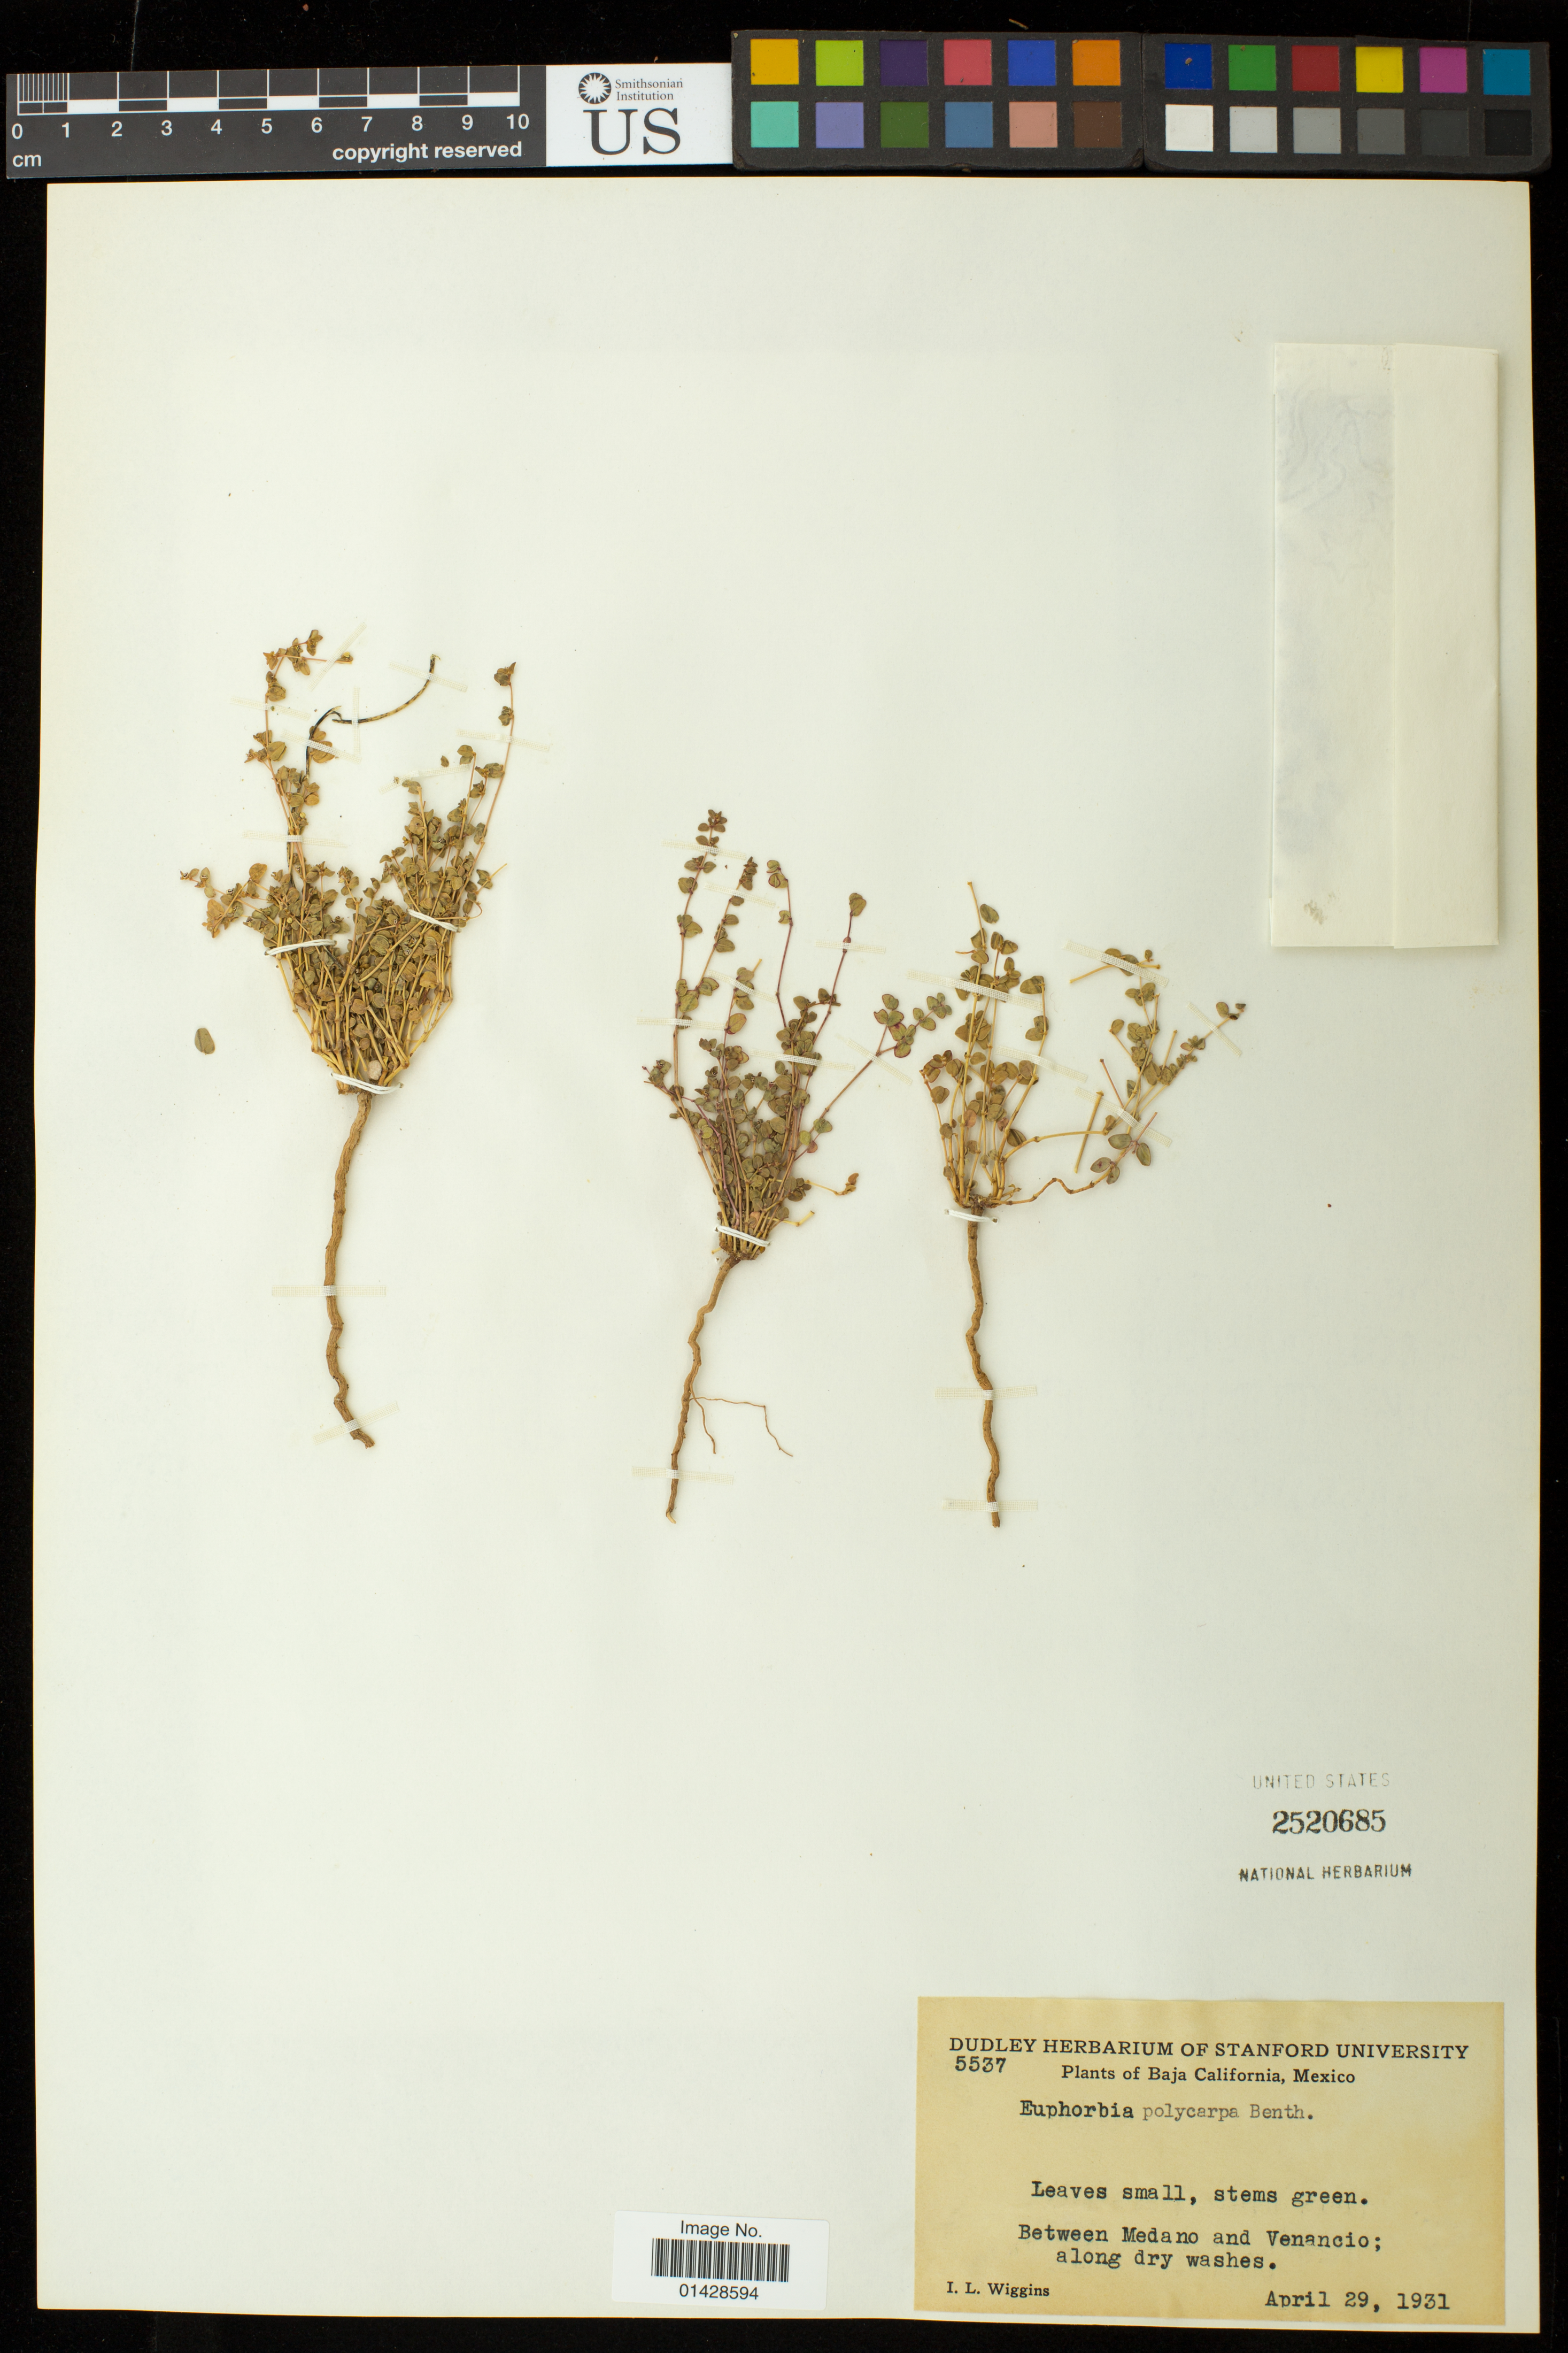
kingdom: Plantae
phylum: Tracheophyta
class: Magnoliopsida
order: Malpighiales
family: Euphorbiaceae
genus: Euphorbia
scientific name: Euphorbia polycarpa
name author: Benth.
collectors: I. L. Wiggins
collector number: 5537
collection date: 1931-04-29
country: Mexico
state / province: Baja California Sur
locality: Between Medano and Venancio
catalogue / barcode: US 2520685